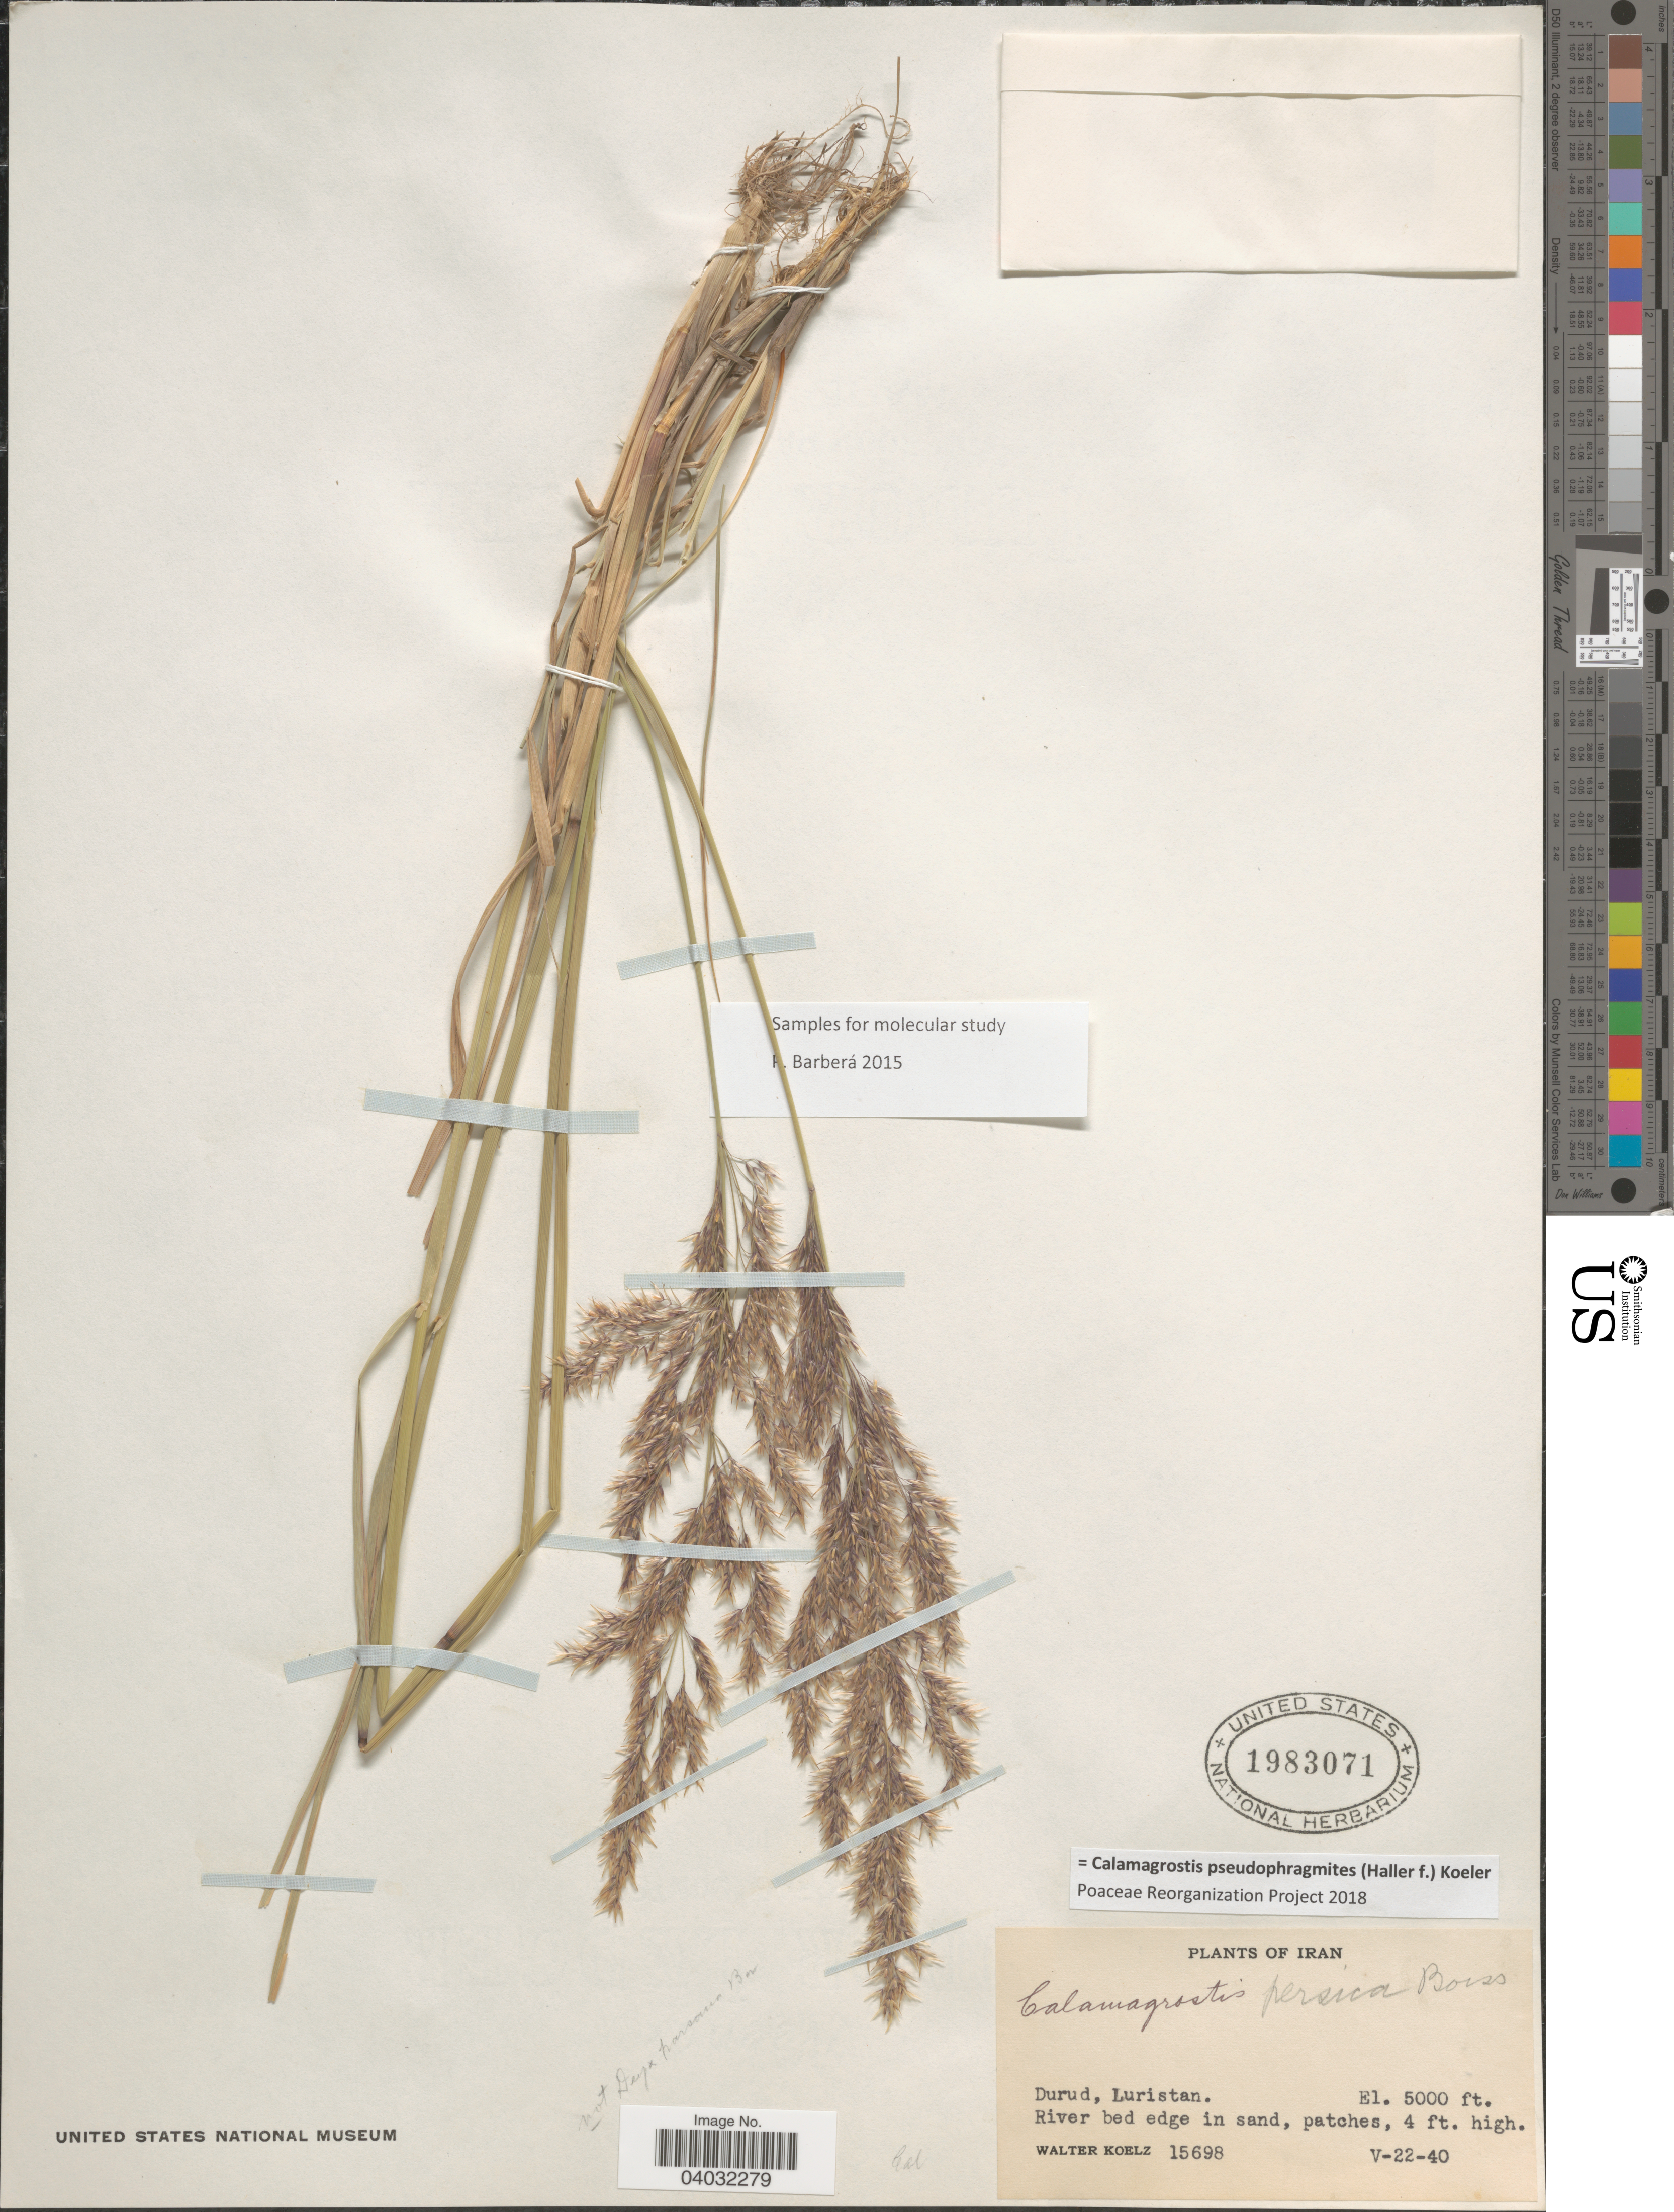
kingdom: Plantae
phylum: Tracheophyta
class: Liliopsida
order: Poales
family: Poaceae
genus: Calamagrostis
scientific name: Calamagrostis pseudophragmites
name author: (Haller f.) Koeler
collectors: W. N. Koelz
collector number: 15698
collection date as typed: Transcribed d/m/y: 22/5/40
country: Iran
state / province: Hormozgan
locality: Durud, Luristan. River bed edge in sand.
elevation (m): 1524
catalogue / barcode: US 1983071